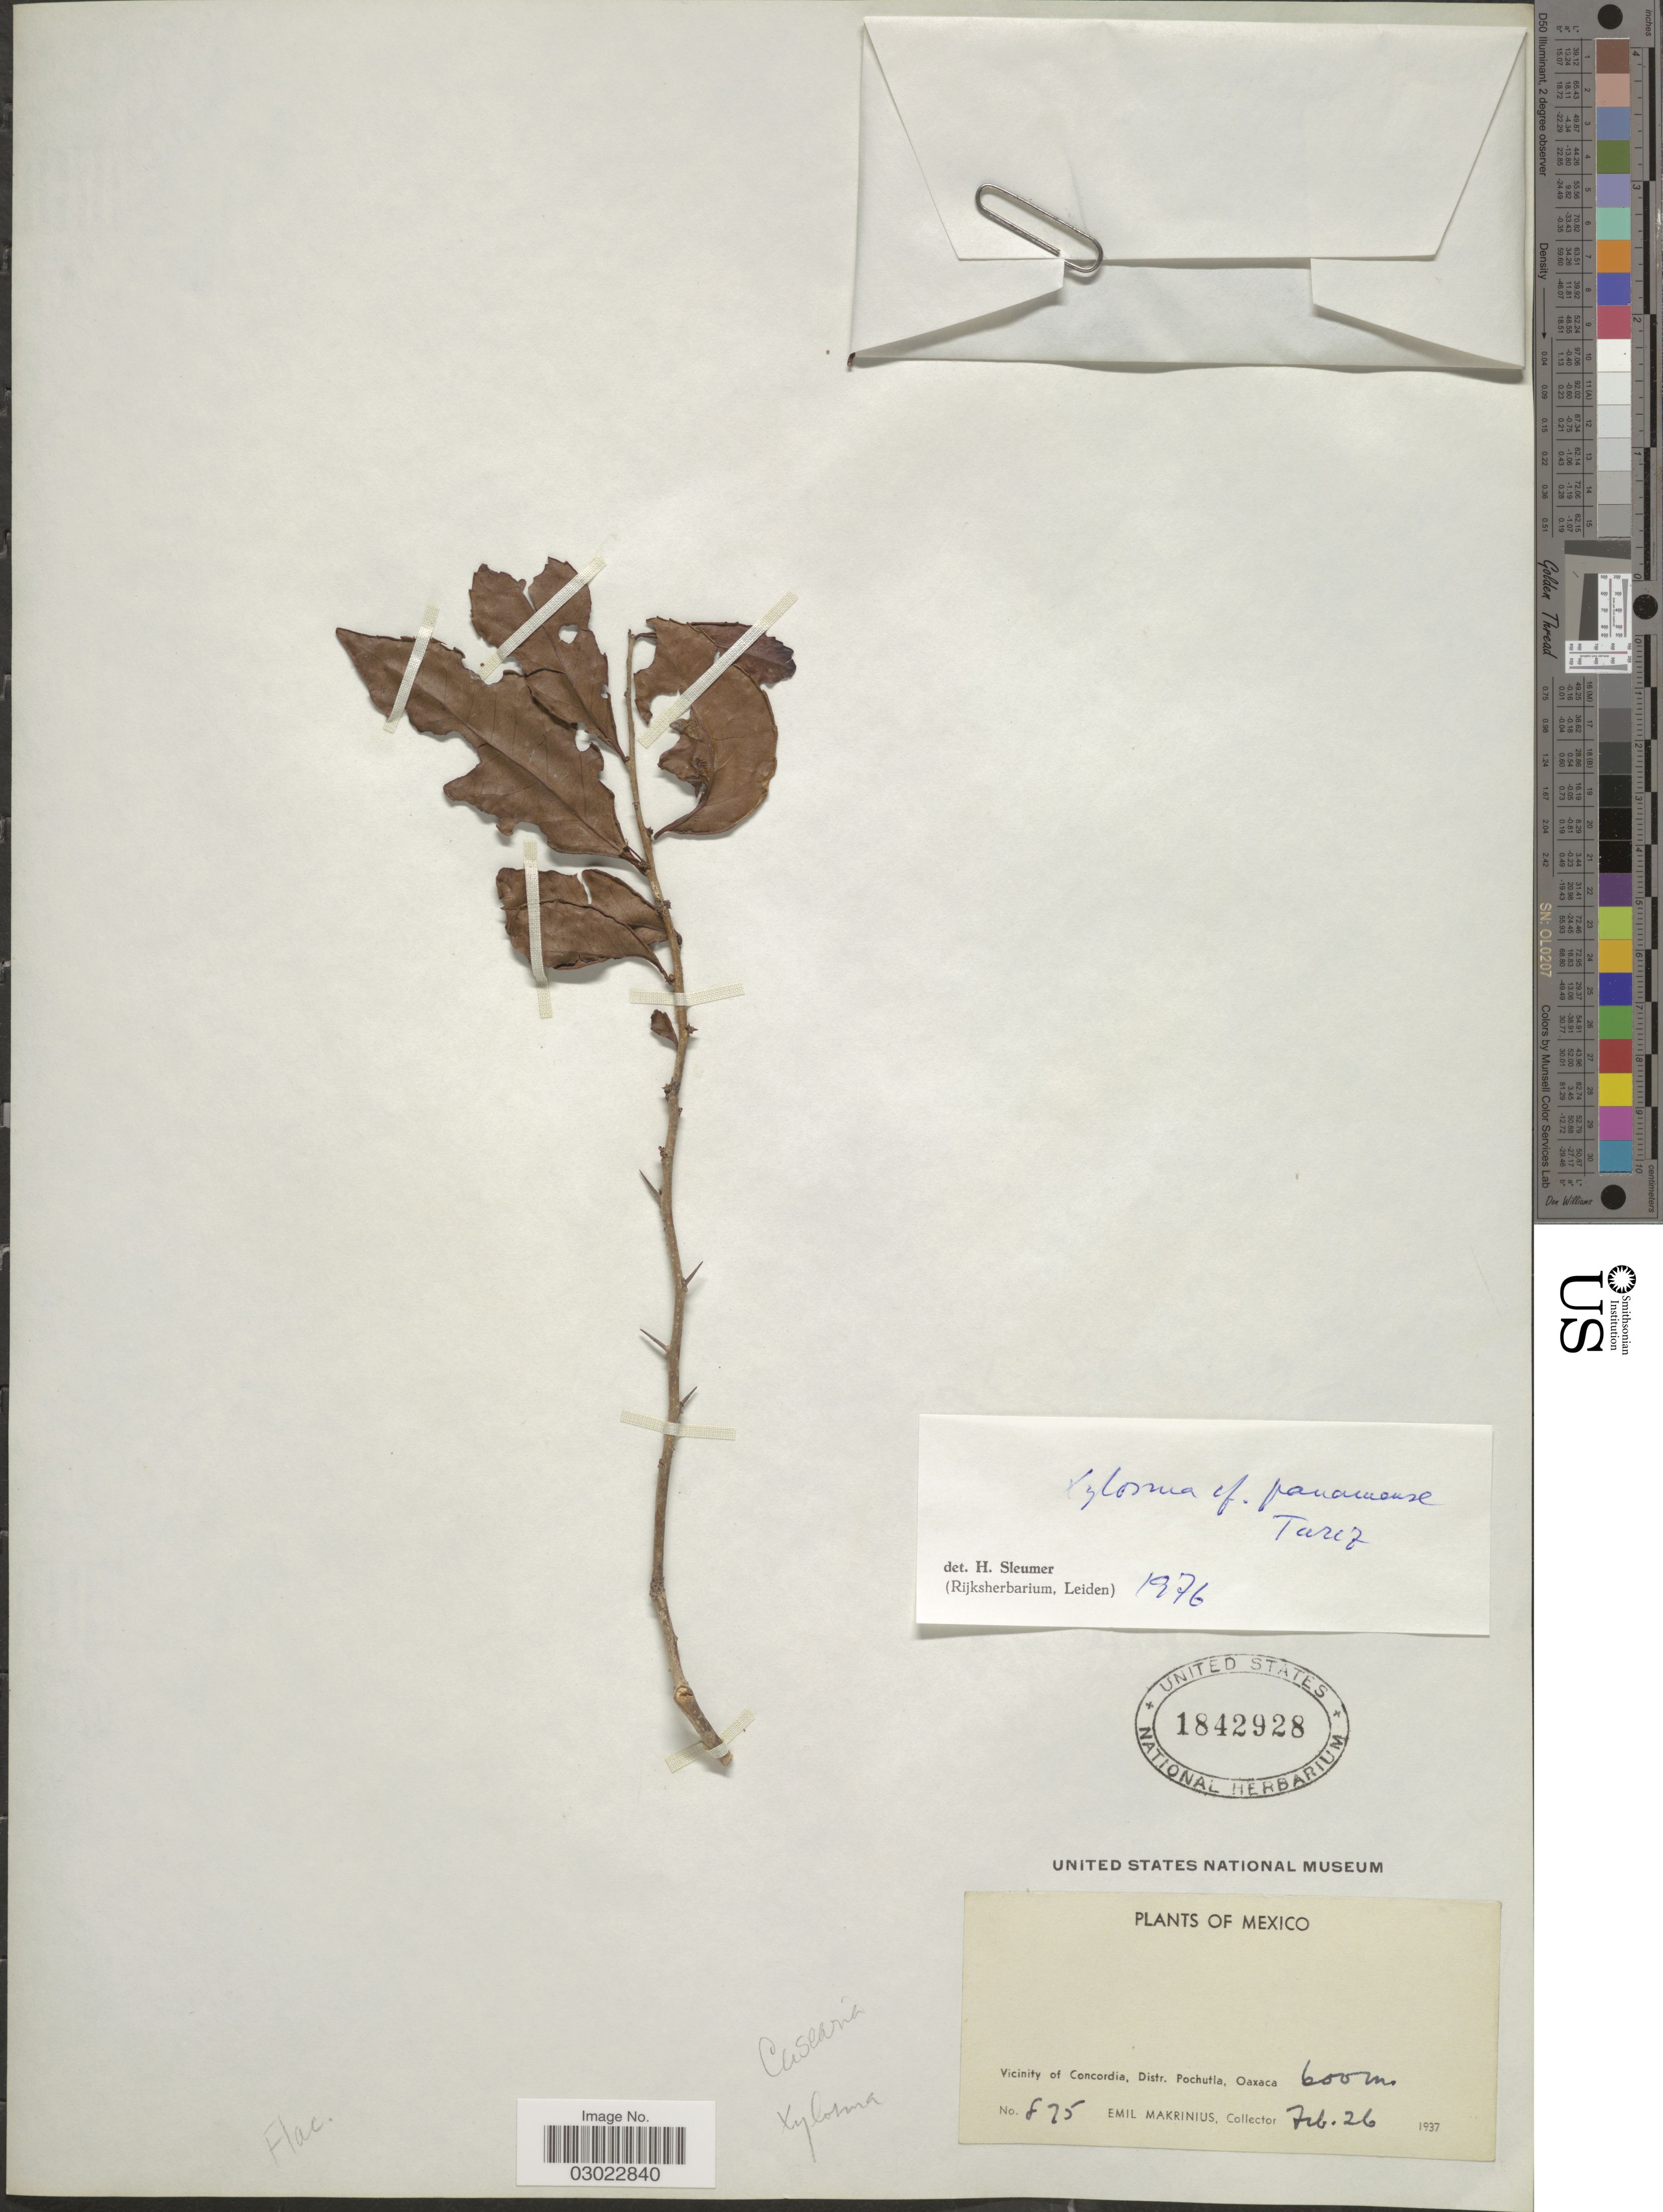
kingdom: Plantae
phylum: Tracheophyta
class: Magnoliopsida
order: Malpighiales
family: Salicaceae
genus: Xylosma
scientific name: Xylosma panamensis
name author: Turcz.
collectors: E. Makrinius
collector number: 875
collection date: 1937-02-26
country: Mexico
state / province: Oaxaca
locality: Vicinity of Concordia, Distr. Pochutla.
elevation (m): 600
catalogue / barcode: US 1842928